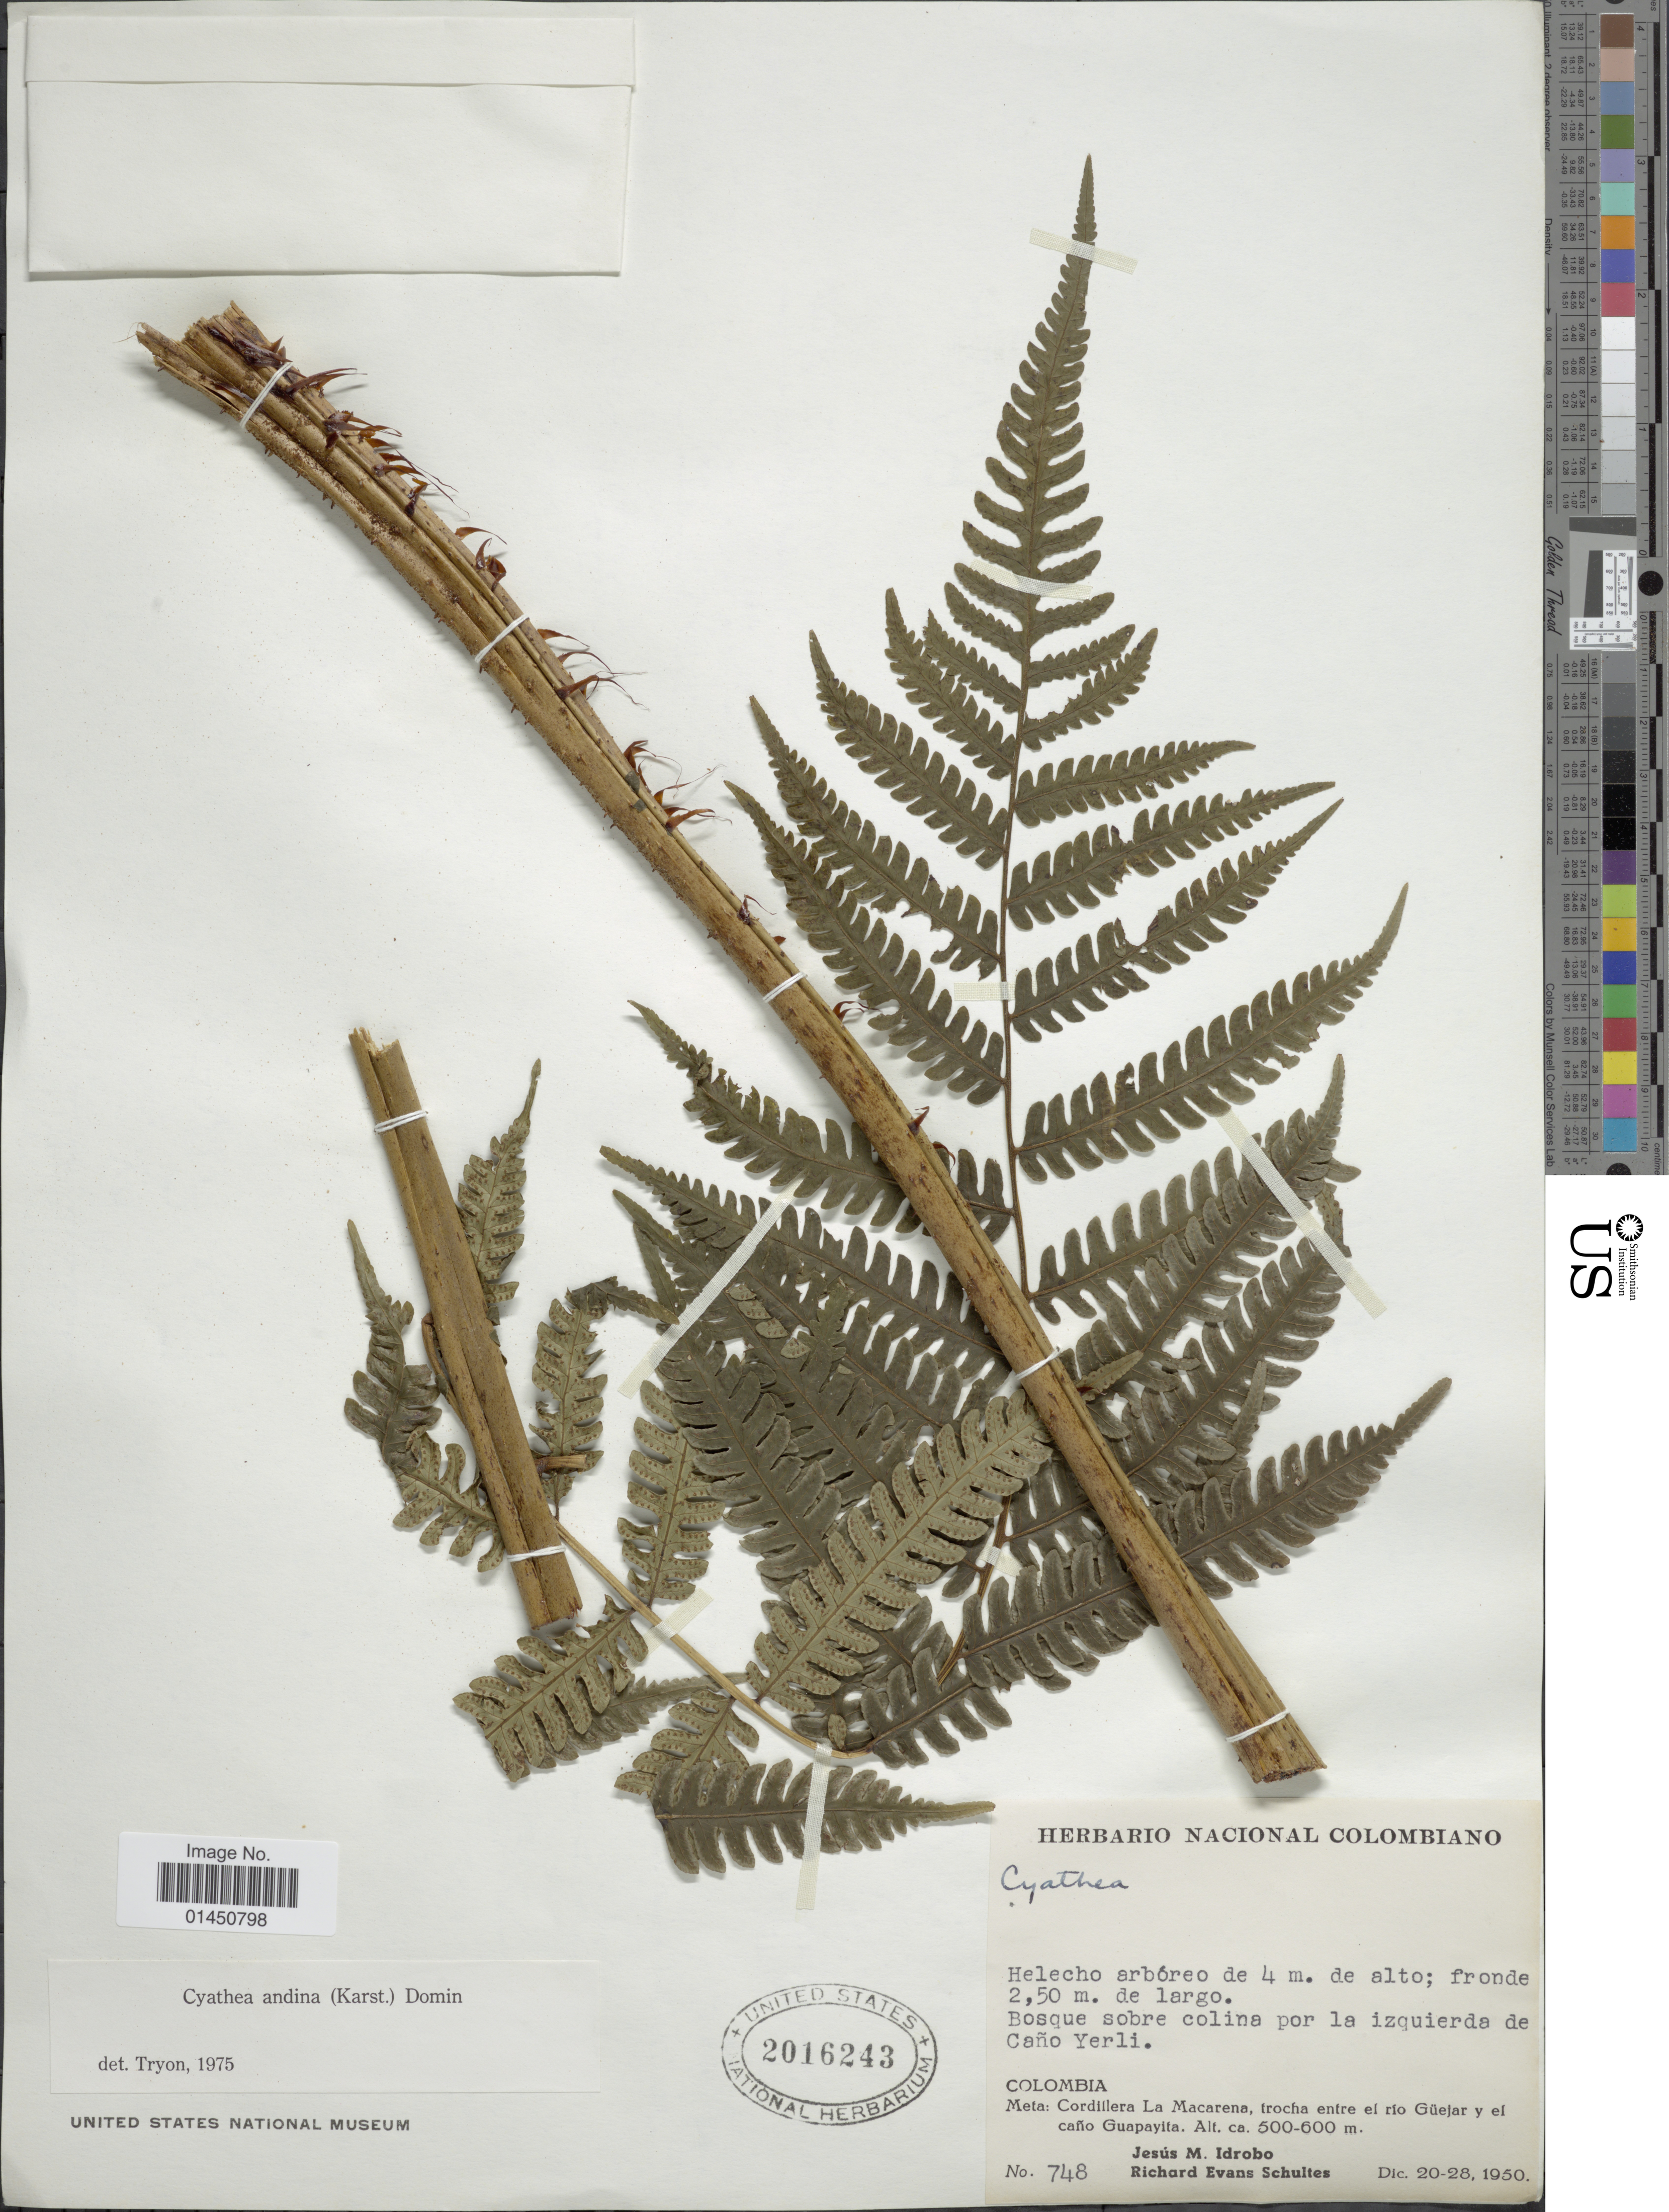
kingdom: Plantae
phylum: Tracheophyta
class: Polypodiopsida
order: Cyatheales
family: Cyatheaceae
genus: Cyathea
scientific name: Cyathea andina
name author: Domin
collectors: J. M. Idrobo & R. E. Schultes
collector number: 748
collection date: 1950-12-20/1950-12-28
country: Colombia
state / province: Meta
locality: Cordillera La Macarena, trocha entre el rio Guejar y el caño Guapayita, bosque sobre colina por la izquierda de Caño Yerli.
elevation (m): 500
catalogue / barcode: US 2016243